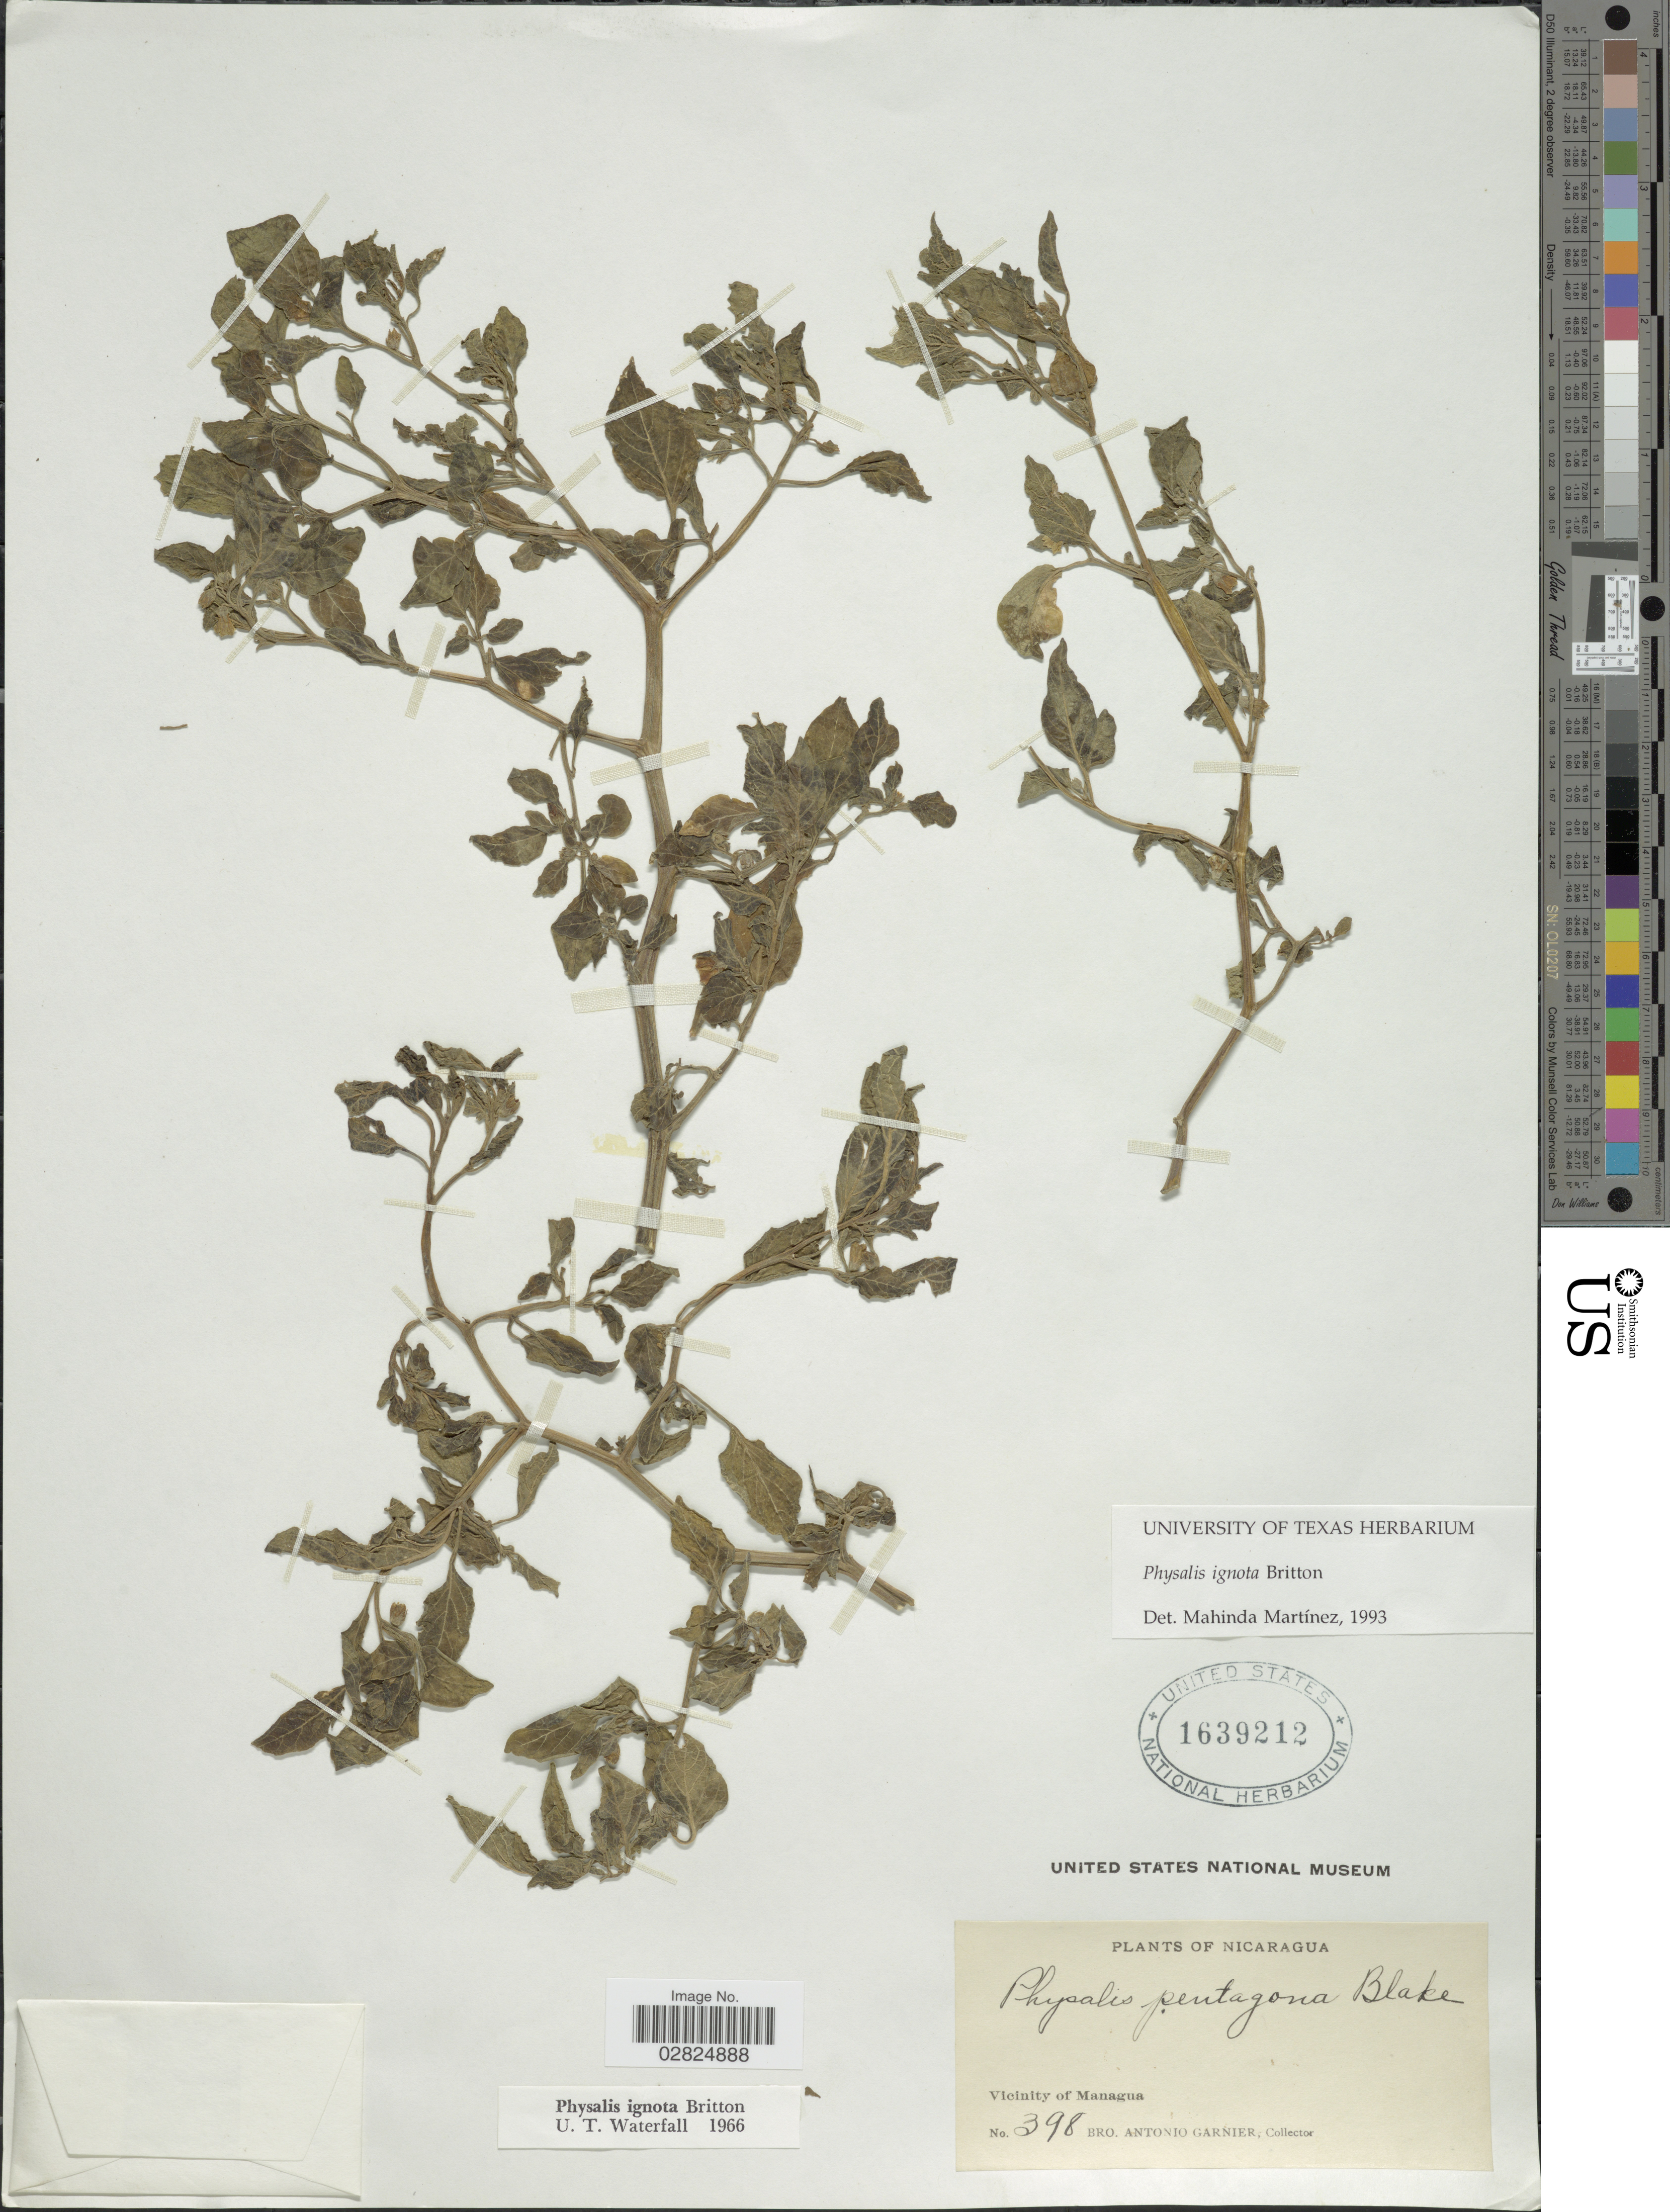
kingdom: Plantae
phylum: Tracheophyta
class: Magnoliopsida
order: Solanales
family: Solanaceae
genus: Physalis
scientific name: Physalis ignota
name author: Britton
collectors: Bro. A. Garnier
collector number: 398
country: Nicaragua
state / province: Managua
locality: Vicinity of Managua.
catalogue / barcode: US 1639212